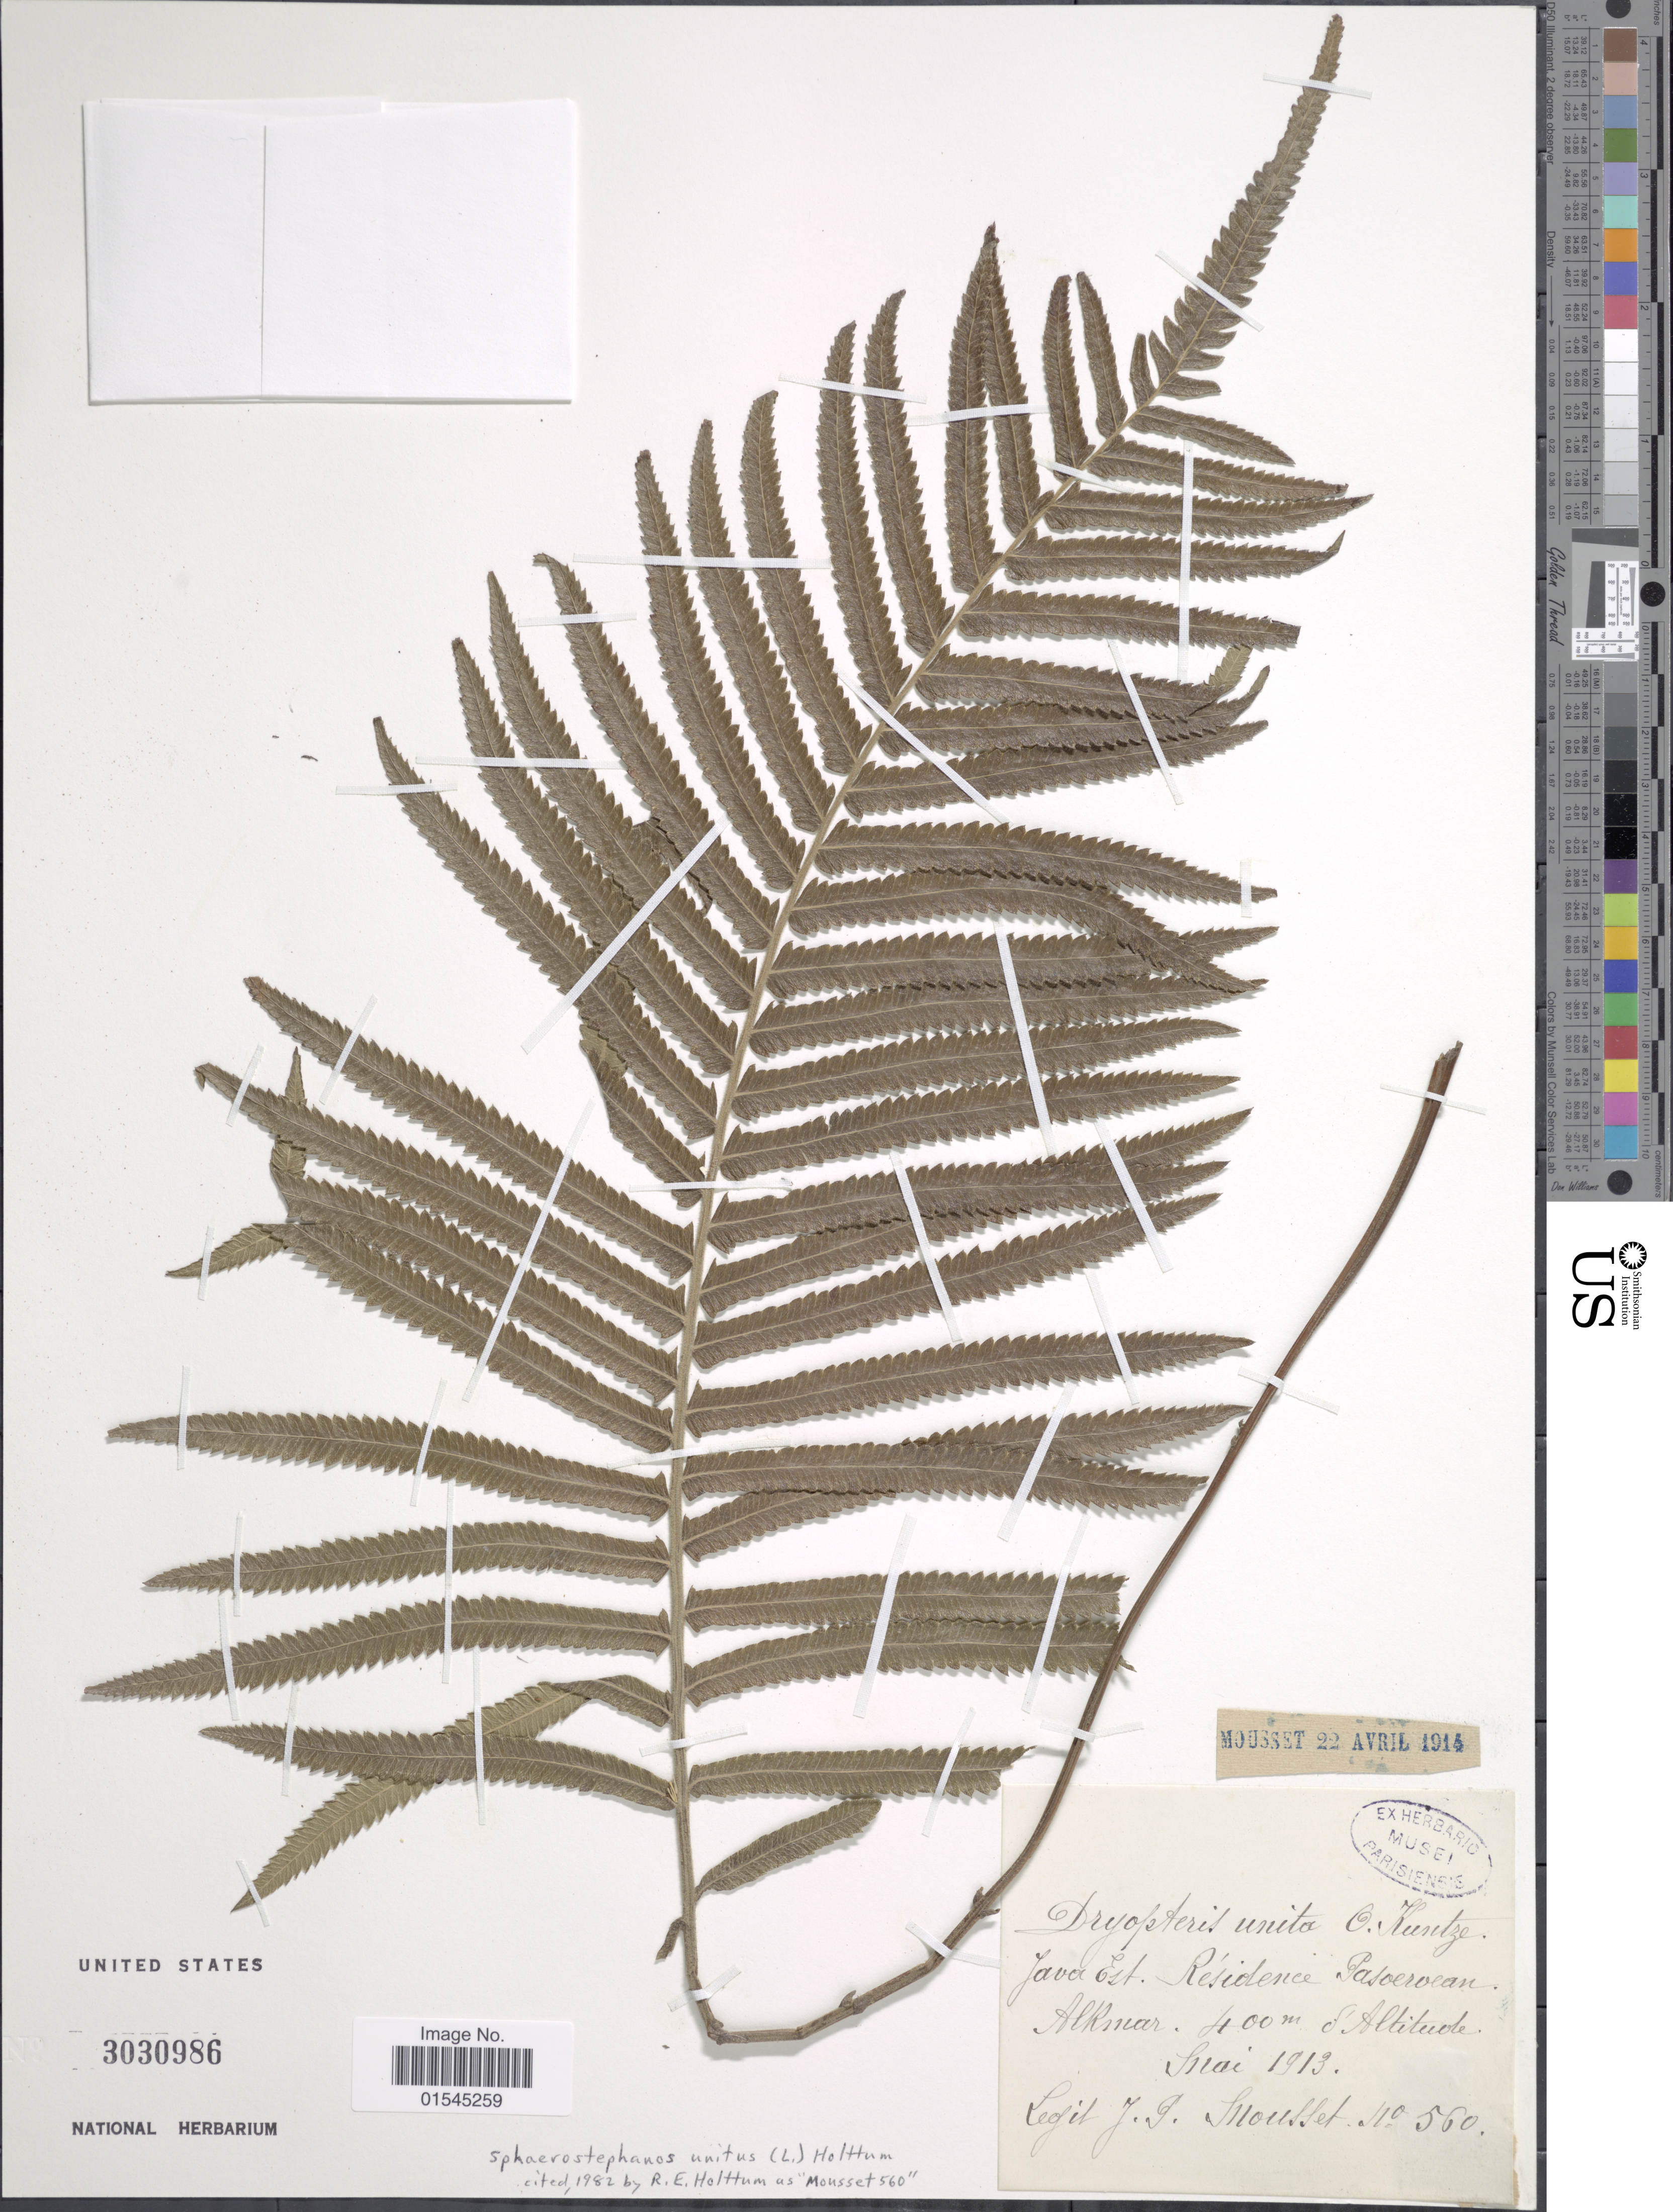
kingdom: Plantae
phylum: Tracheophyta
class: Polypodiopsida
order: Polypodiales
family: Thelypteridaceae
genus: Sphaerostephanos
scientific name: Sphaerostephanos unitus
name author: (L.) Holttum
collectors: J. Mousset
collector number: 560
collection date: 1913-05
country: Indonesia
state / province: Java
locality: Java Est. Residence Pasoean [interpreted]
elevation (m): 400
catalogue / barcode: US 3030986